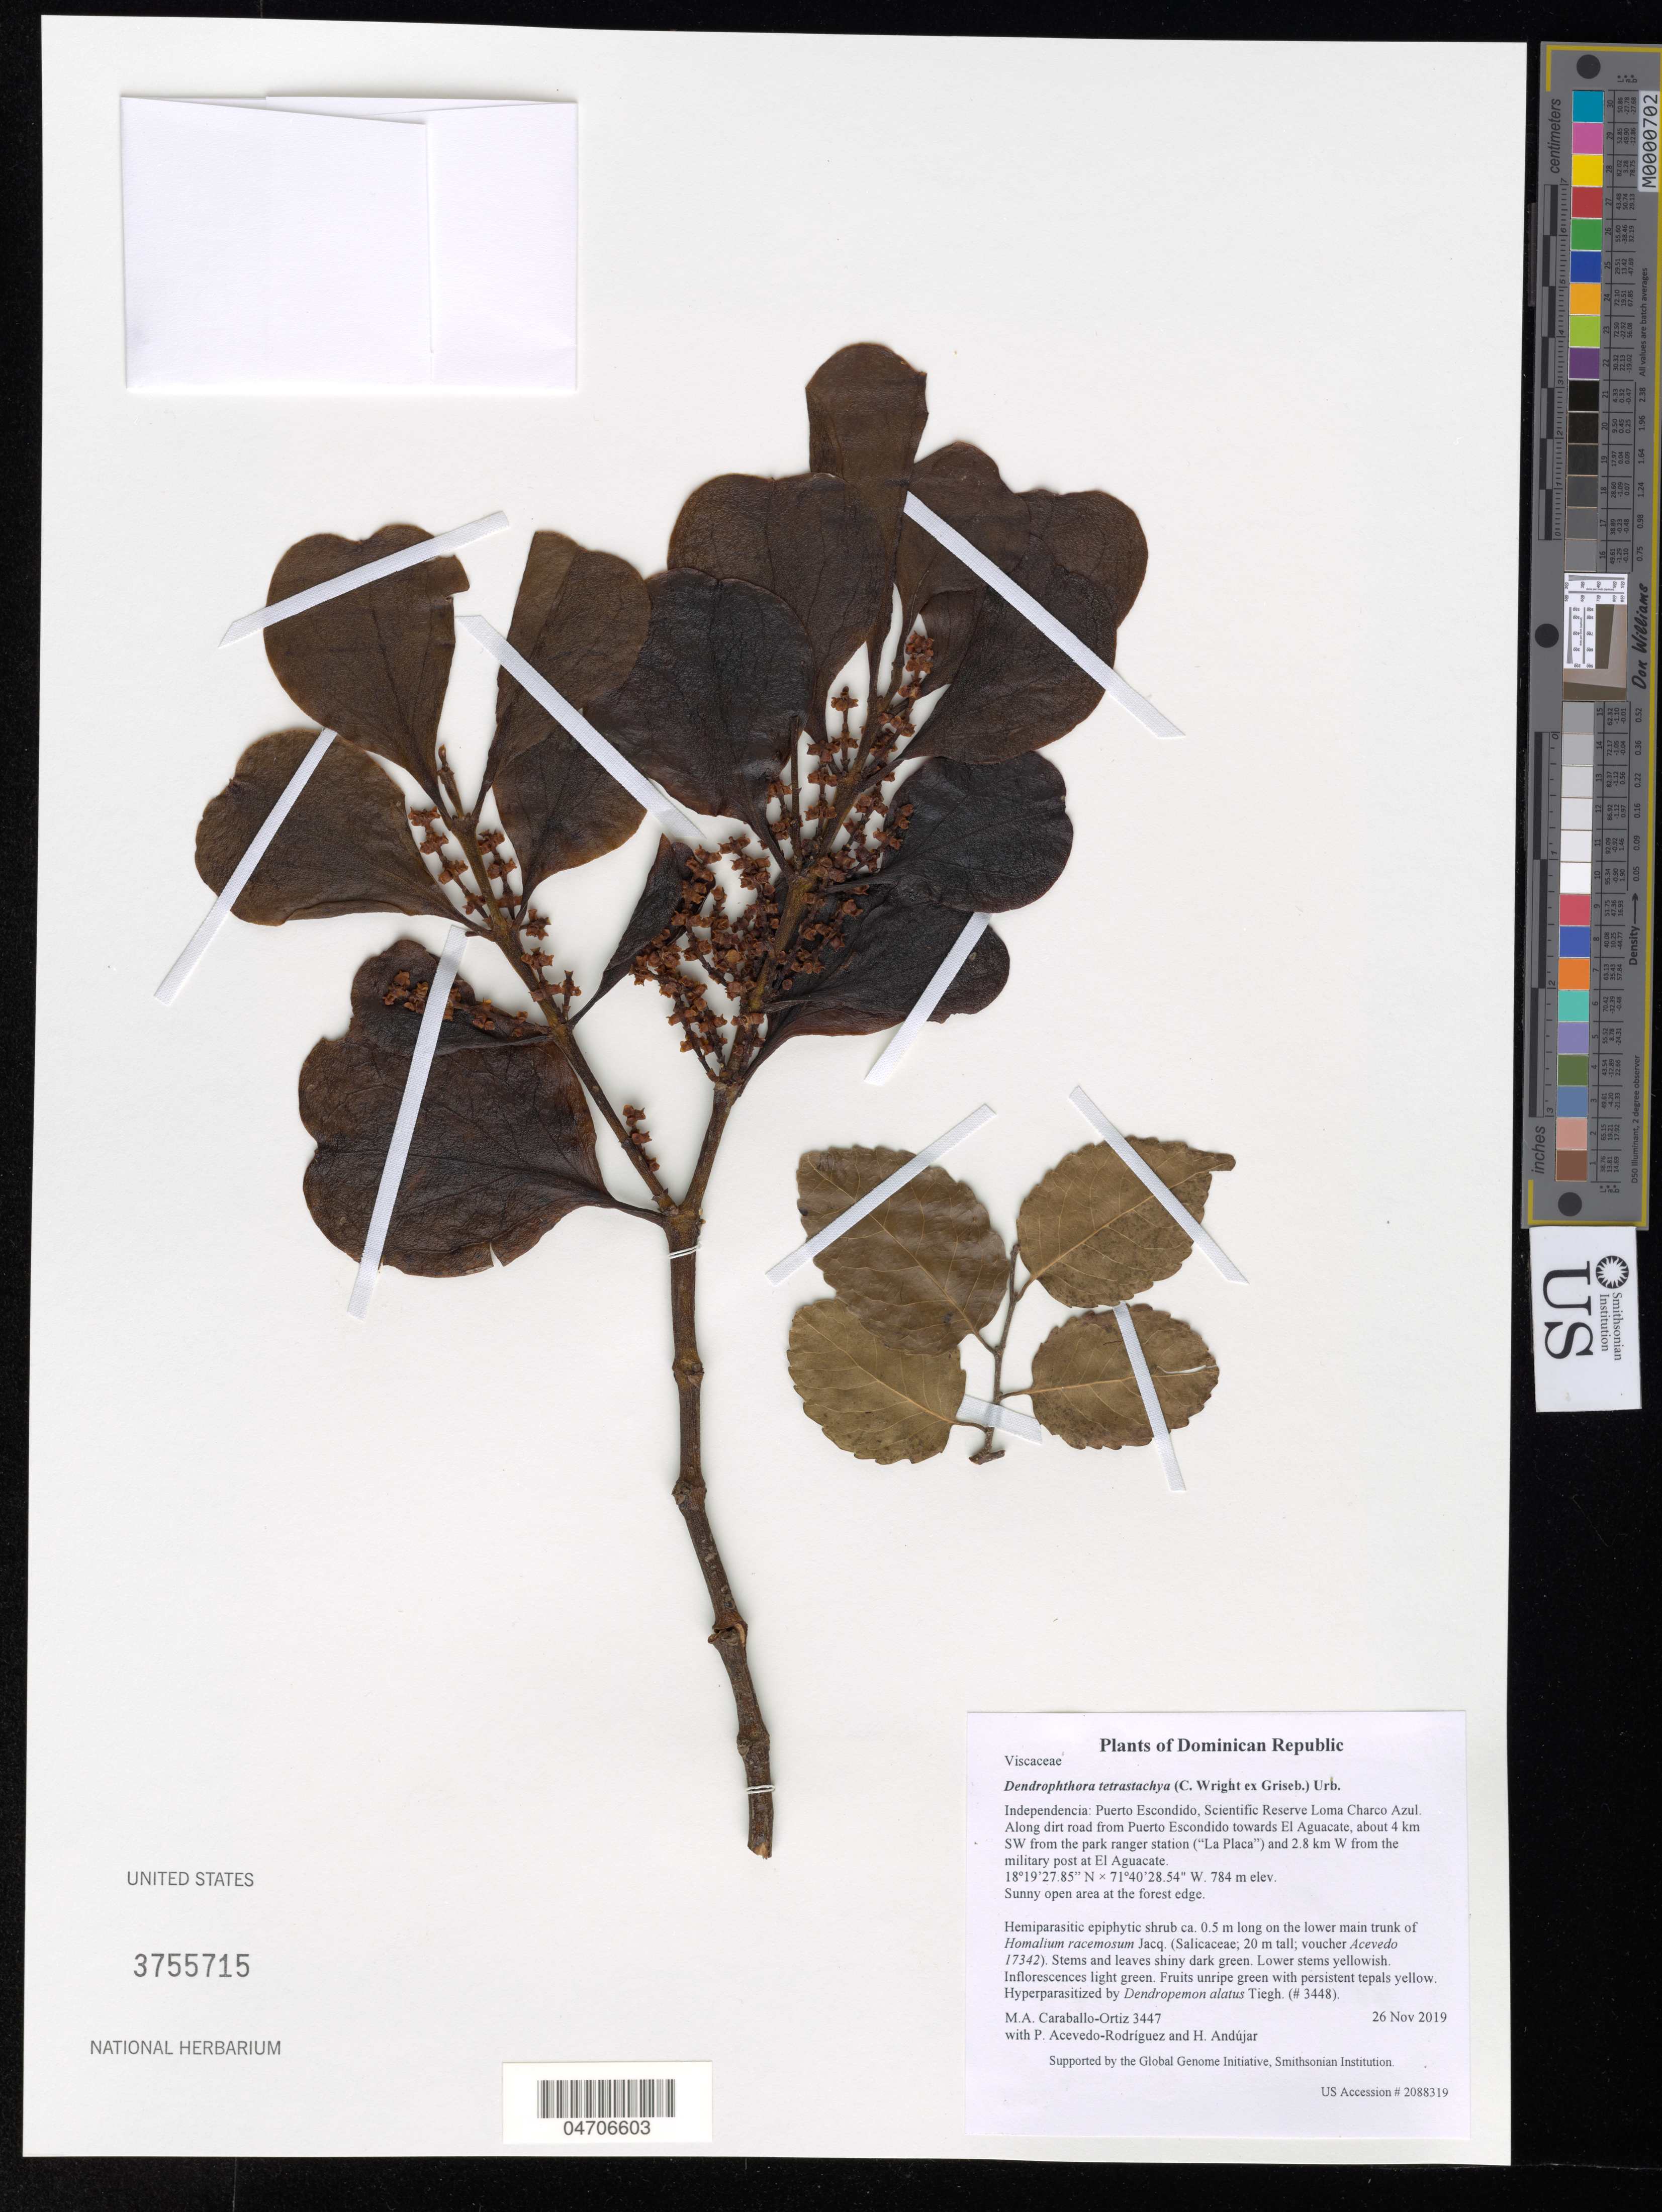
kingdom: Plantae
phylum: Tracheophyta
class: Magnoliopsida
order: Santalales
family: Viscaceae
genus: Dendrophthora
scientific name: Dendrophthora tetrastachya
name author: (C. Wright ex Griseb.) Urb.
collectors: M. Caraballo-Ortiz, P. Acevedo-Rodr. & H. Andujar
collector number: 3447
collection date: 2019-11-26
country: Dominican Republic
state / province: Independencia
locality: Puerto Escondido, Scientific Reserve Loma Charco Azul. Along dirt road from Puerto Escondido towards El Aguacate, about 4 km SW from the park ranger station ("La Placa") and 2.8 km W from the military post at El Aguacate.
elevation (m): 784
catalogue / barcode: US 3755715